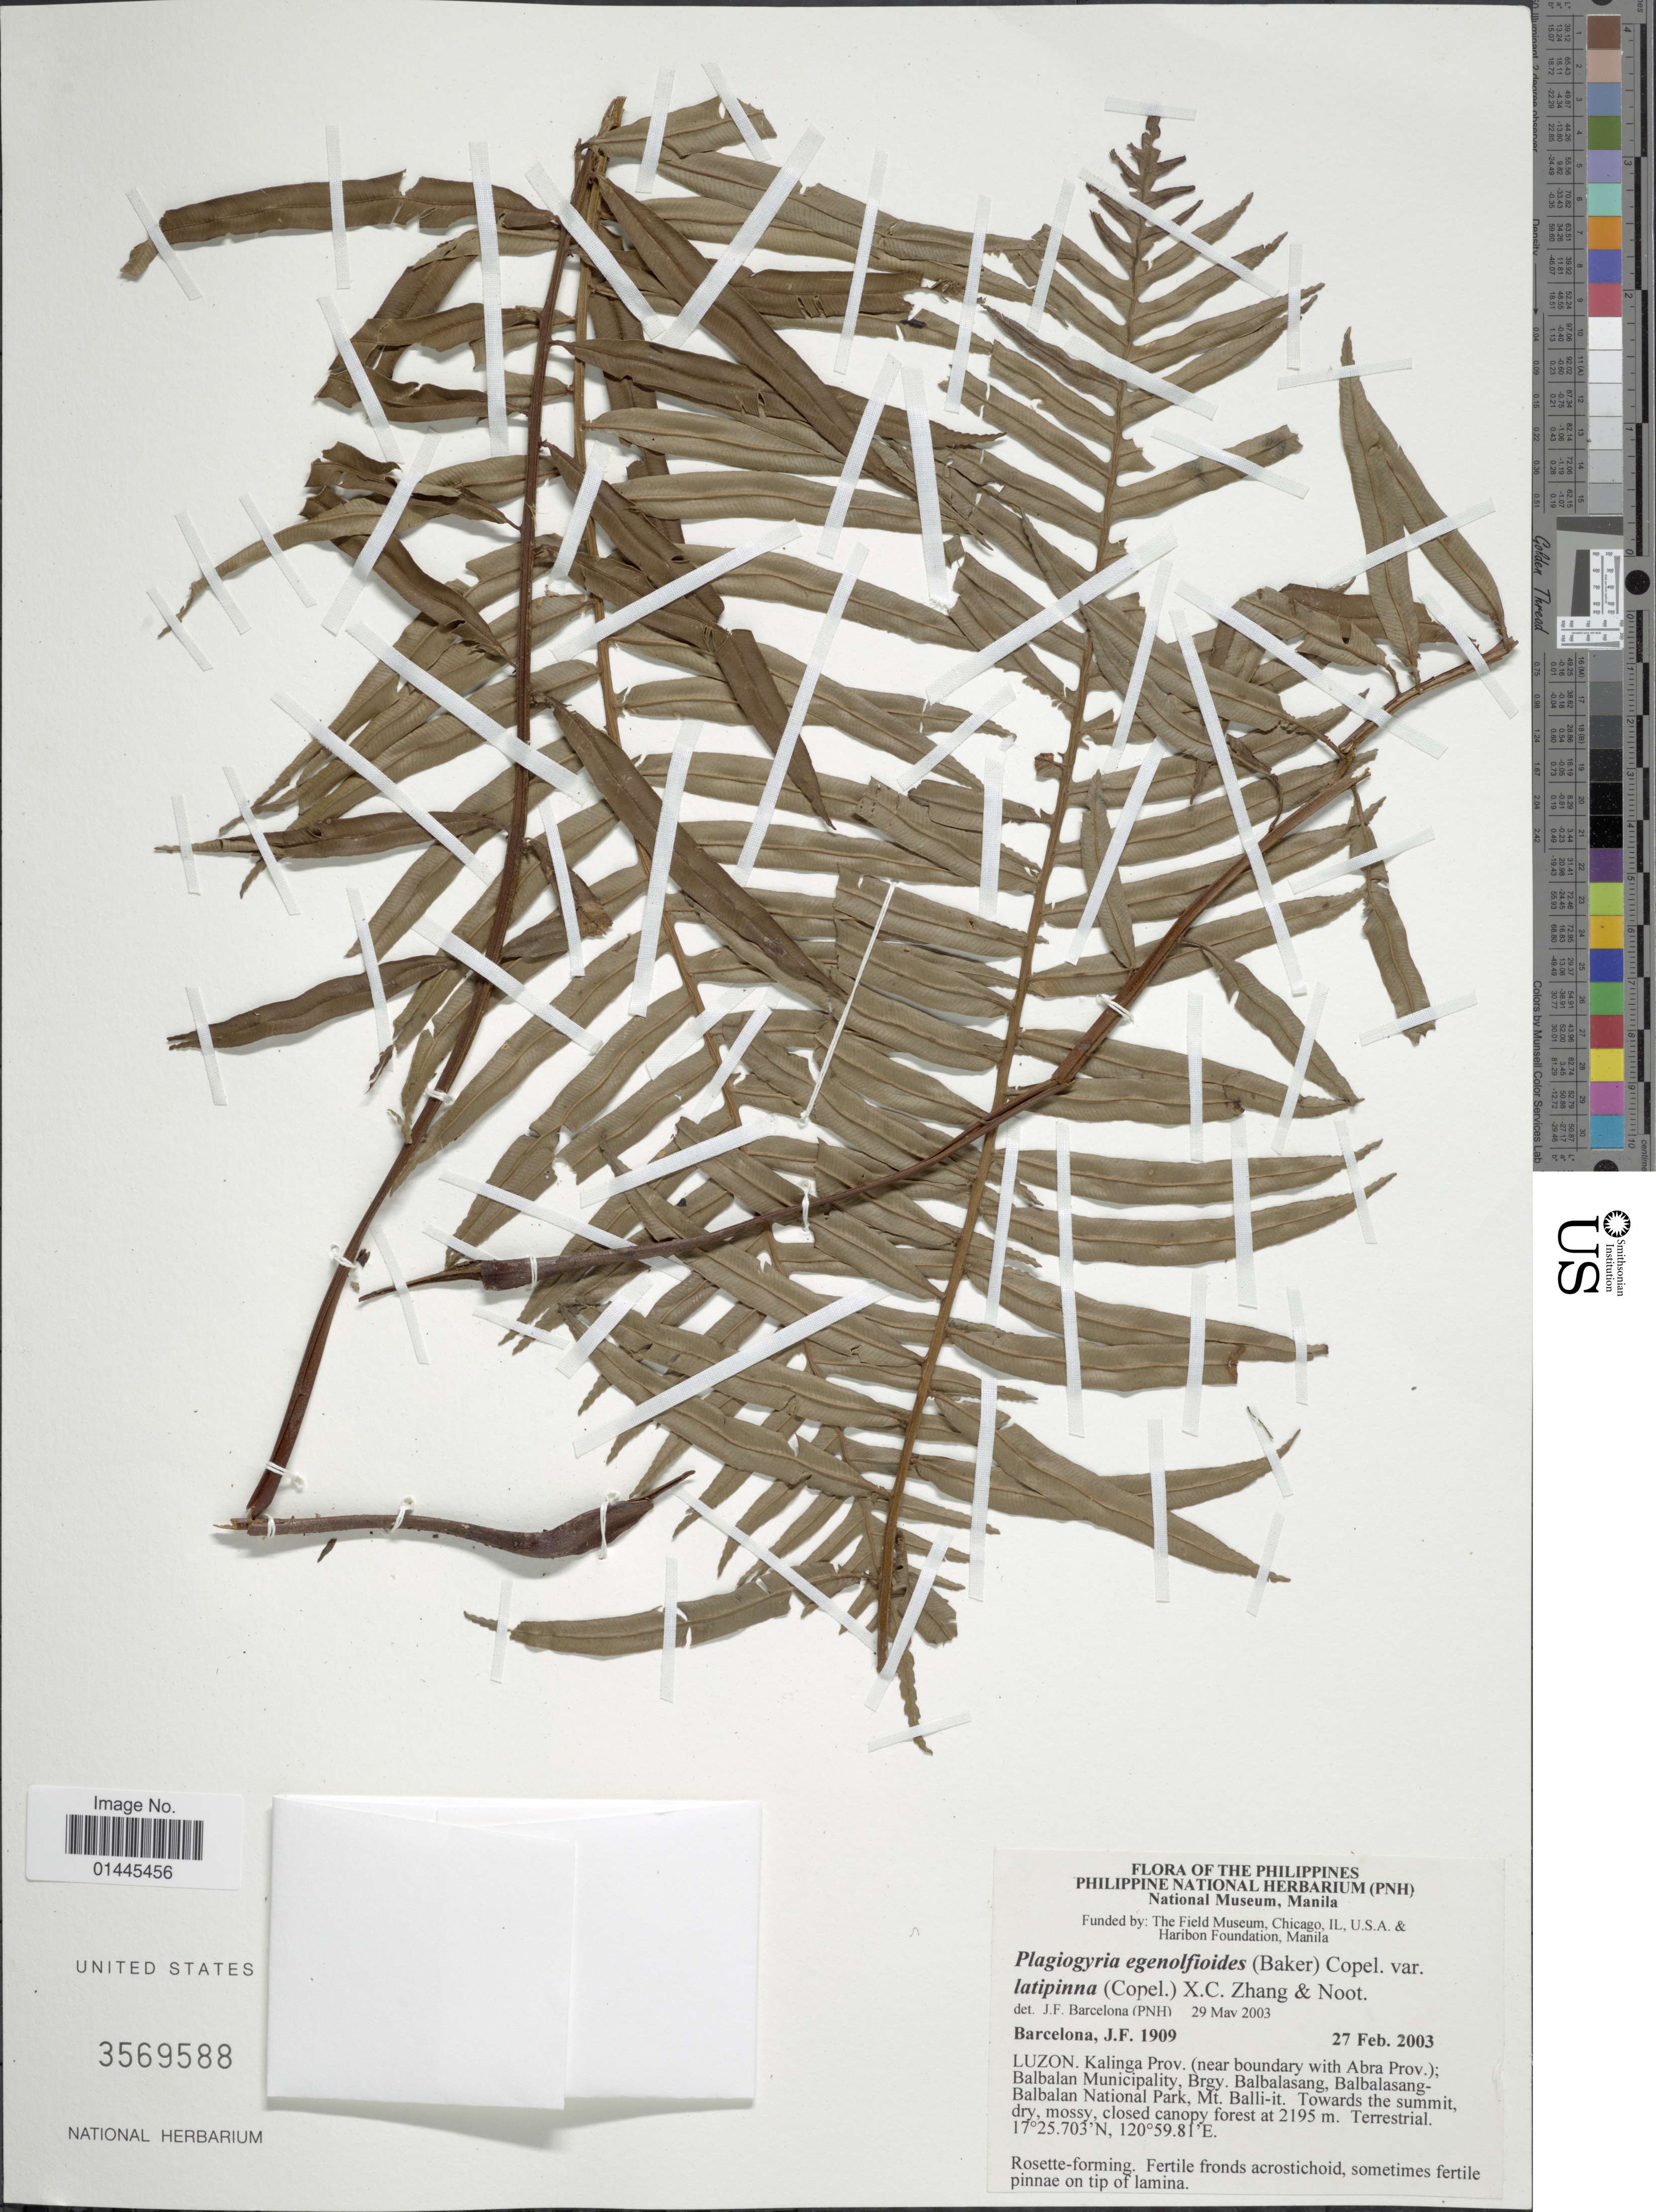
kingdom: Plantae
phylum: Tracheophyta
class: Polypodiopsida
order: Cyatheales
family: Plagiogyriaceae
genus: Plagiogyria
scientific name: Plagiogyria egenolfioides var. latipinna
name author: (Copel.) X.C. Zhang & Noot.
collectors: J. F. Barcelona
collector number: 1909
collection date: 2003-02-27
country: Philippines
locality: Luzon, Kalinga Prov. (near boundary with Abra Prov.); Balbalan Municipality, Brgy. Balbalasang, Balbalasang-Balbalan National Park, Mt. Balli-it.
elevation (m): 2195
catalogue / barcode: US 3569588